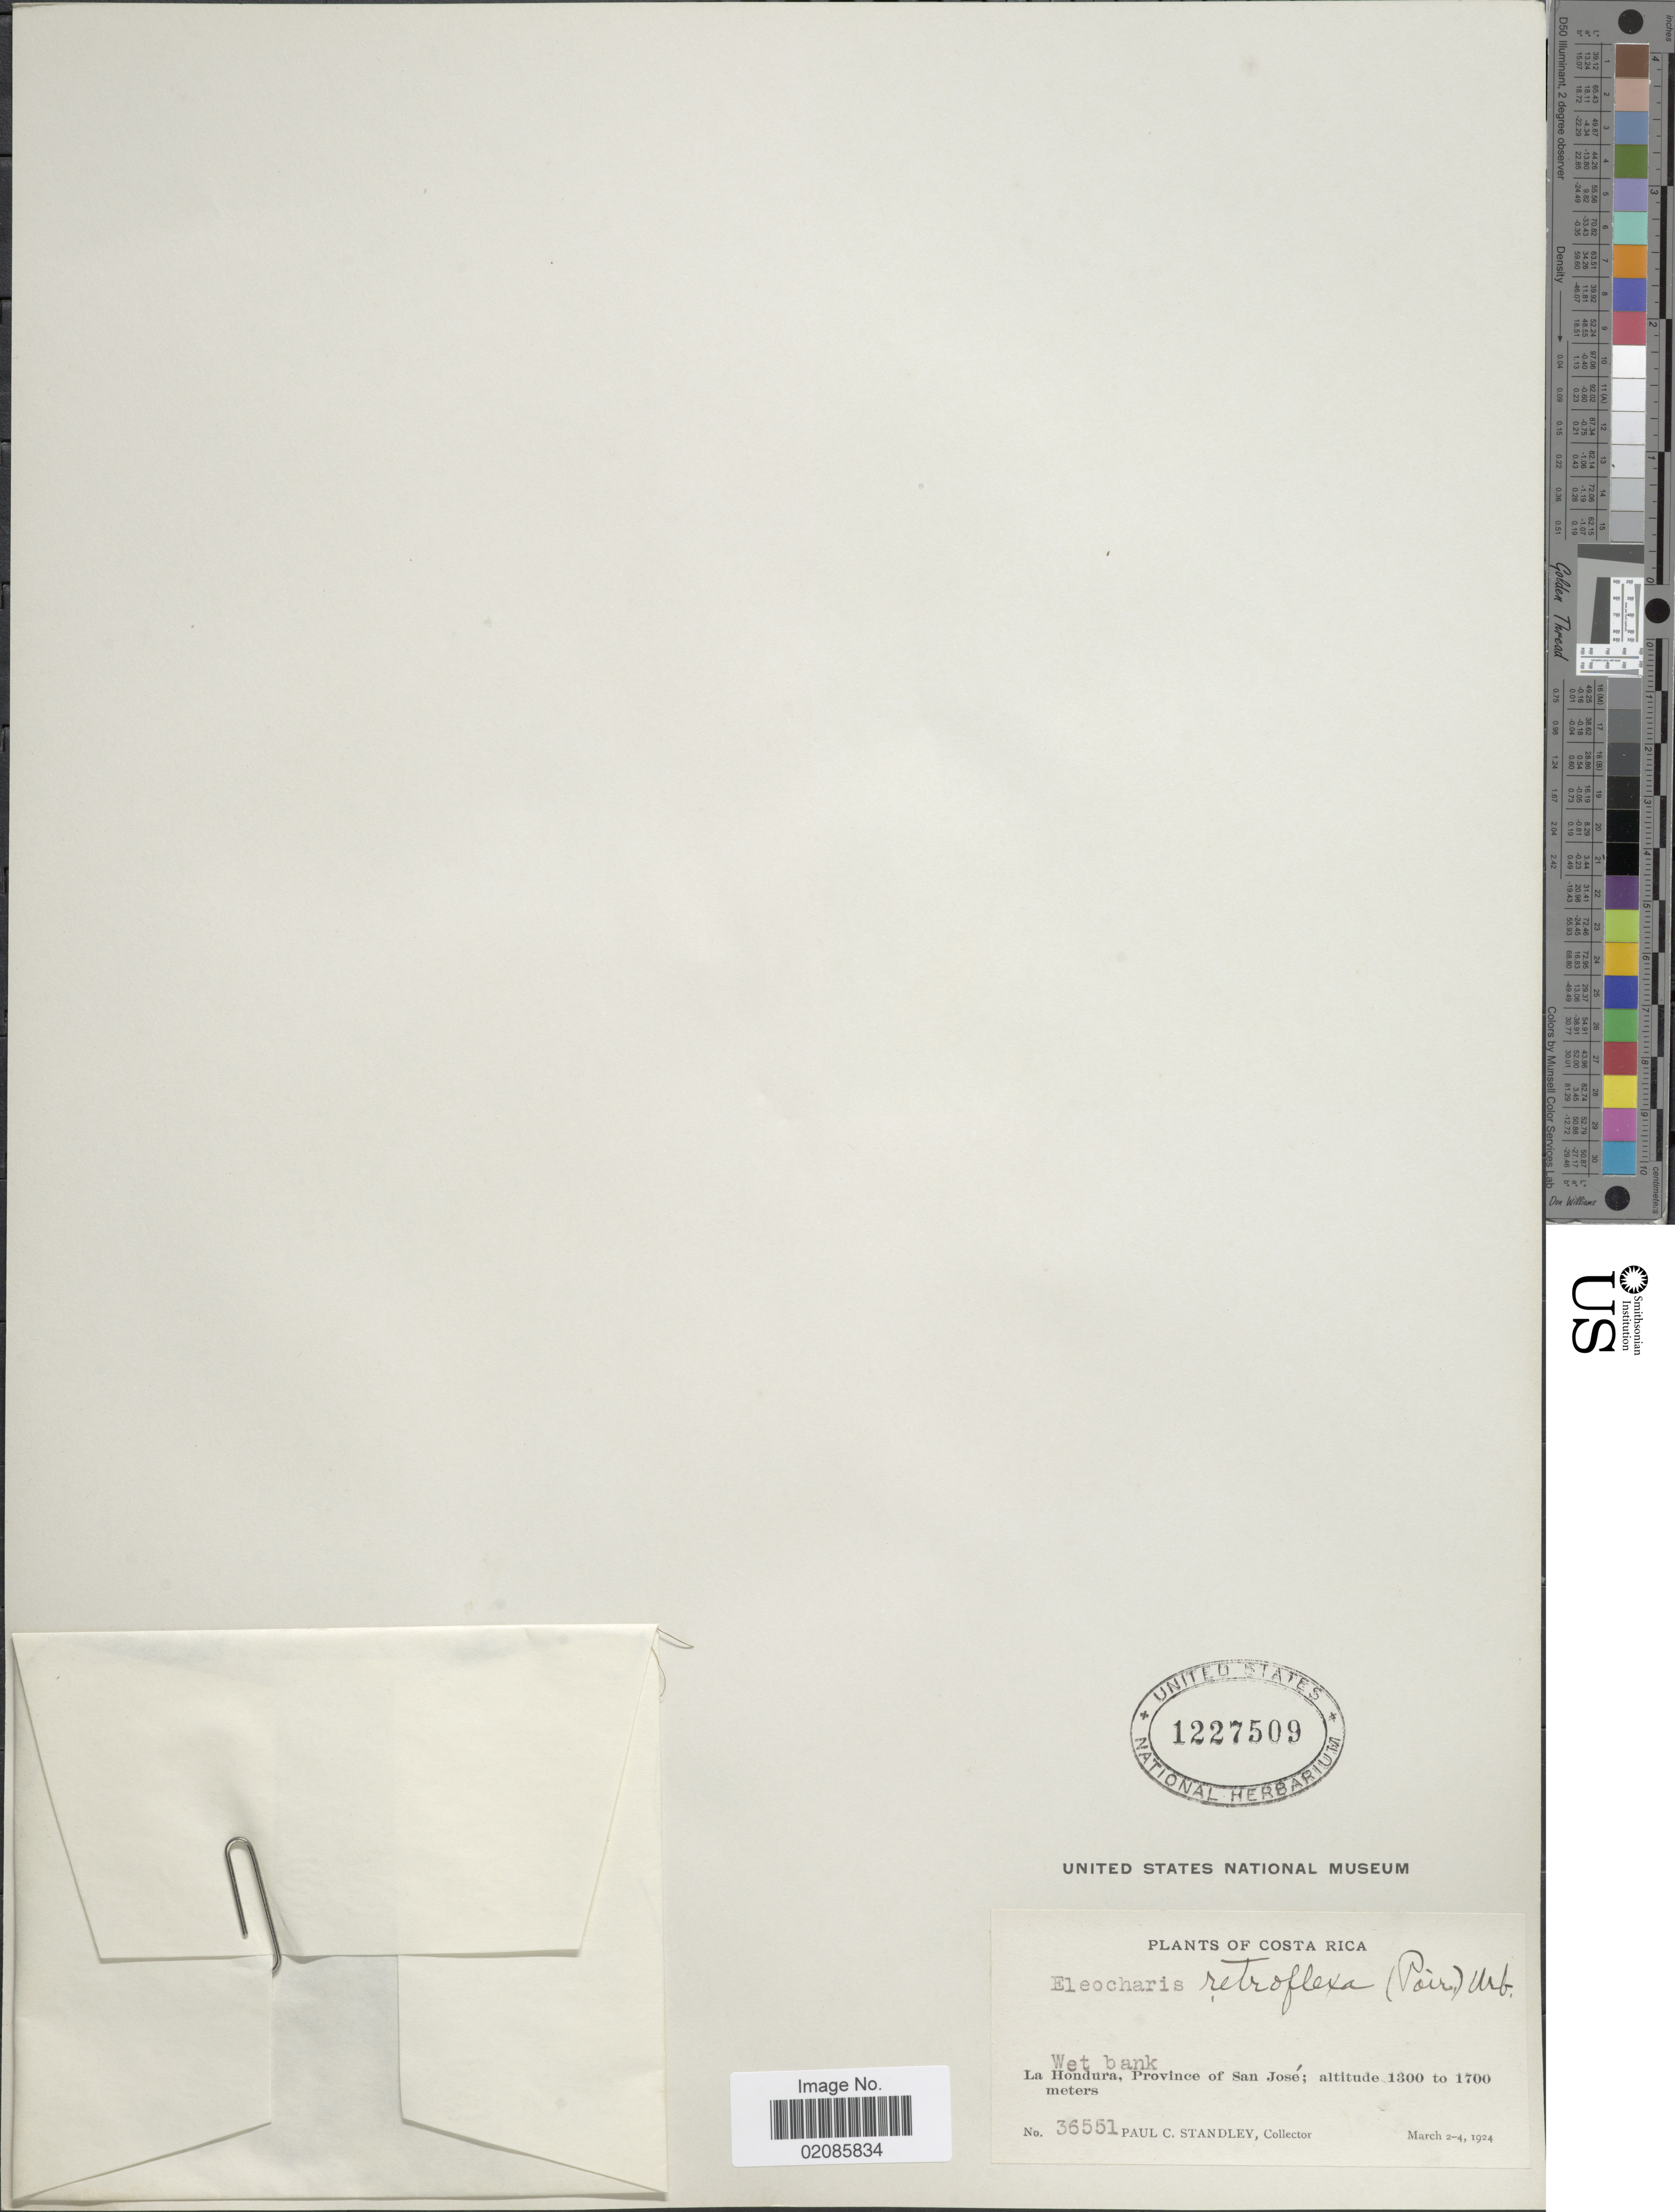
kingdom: Plantae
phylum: Tracheophyta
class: Liliopsida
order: Poales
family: Cyperaceae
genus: Eleocharis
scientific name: Eleocharis retroflexa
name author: (Poir.) Urb.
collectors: P. C. Standley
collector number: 36551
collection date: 1924-03-02/1924-03-04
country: Costa Rica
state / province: San José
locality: La Hondura, Province of San José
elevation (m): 1300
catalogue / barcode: US 1227509